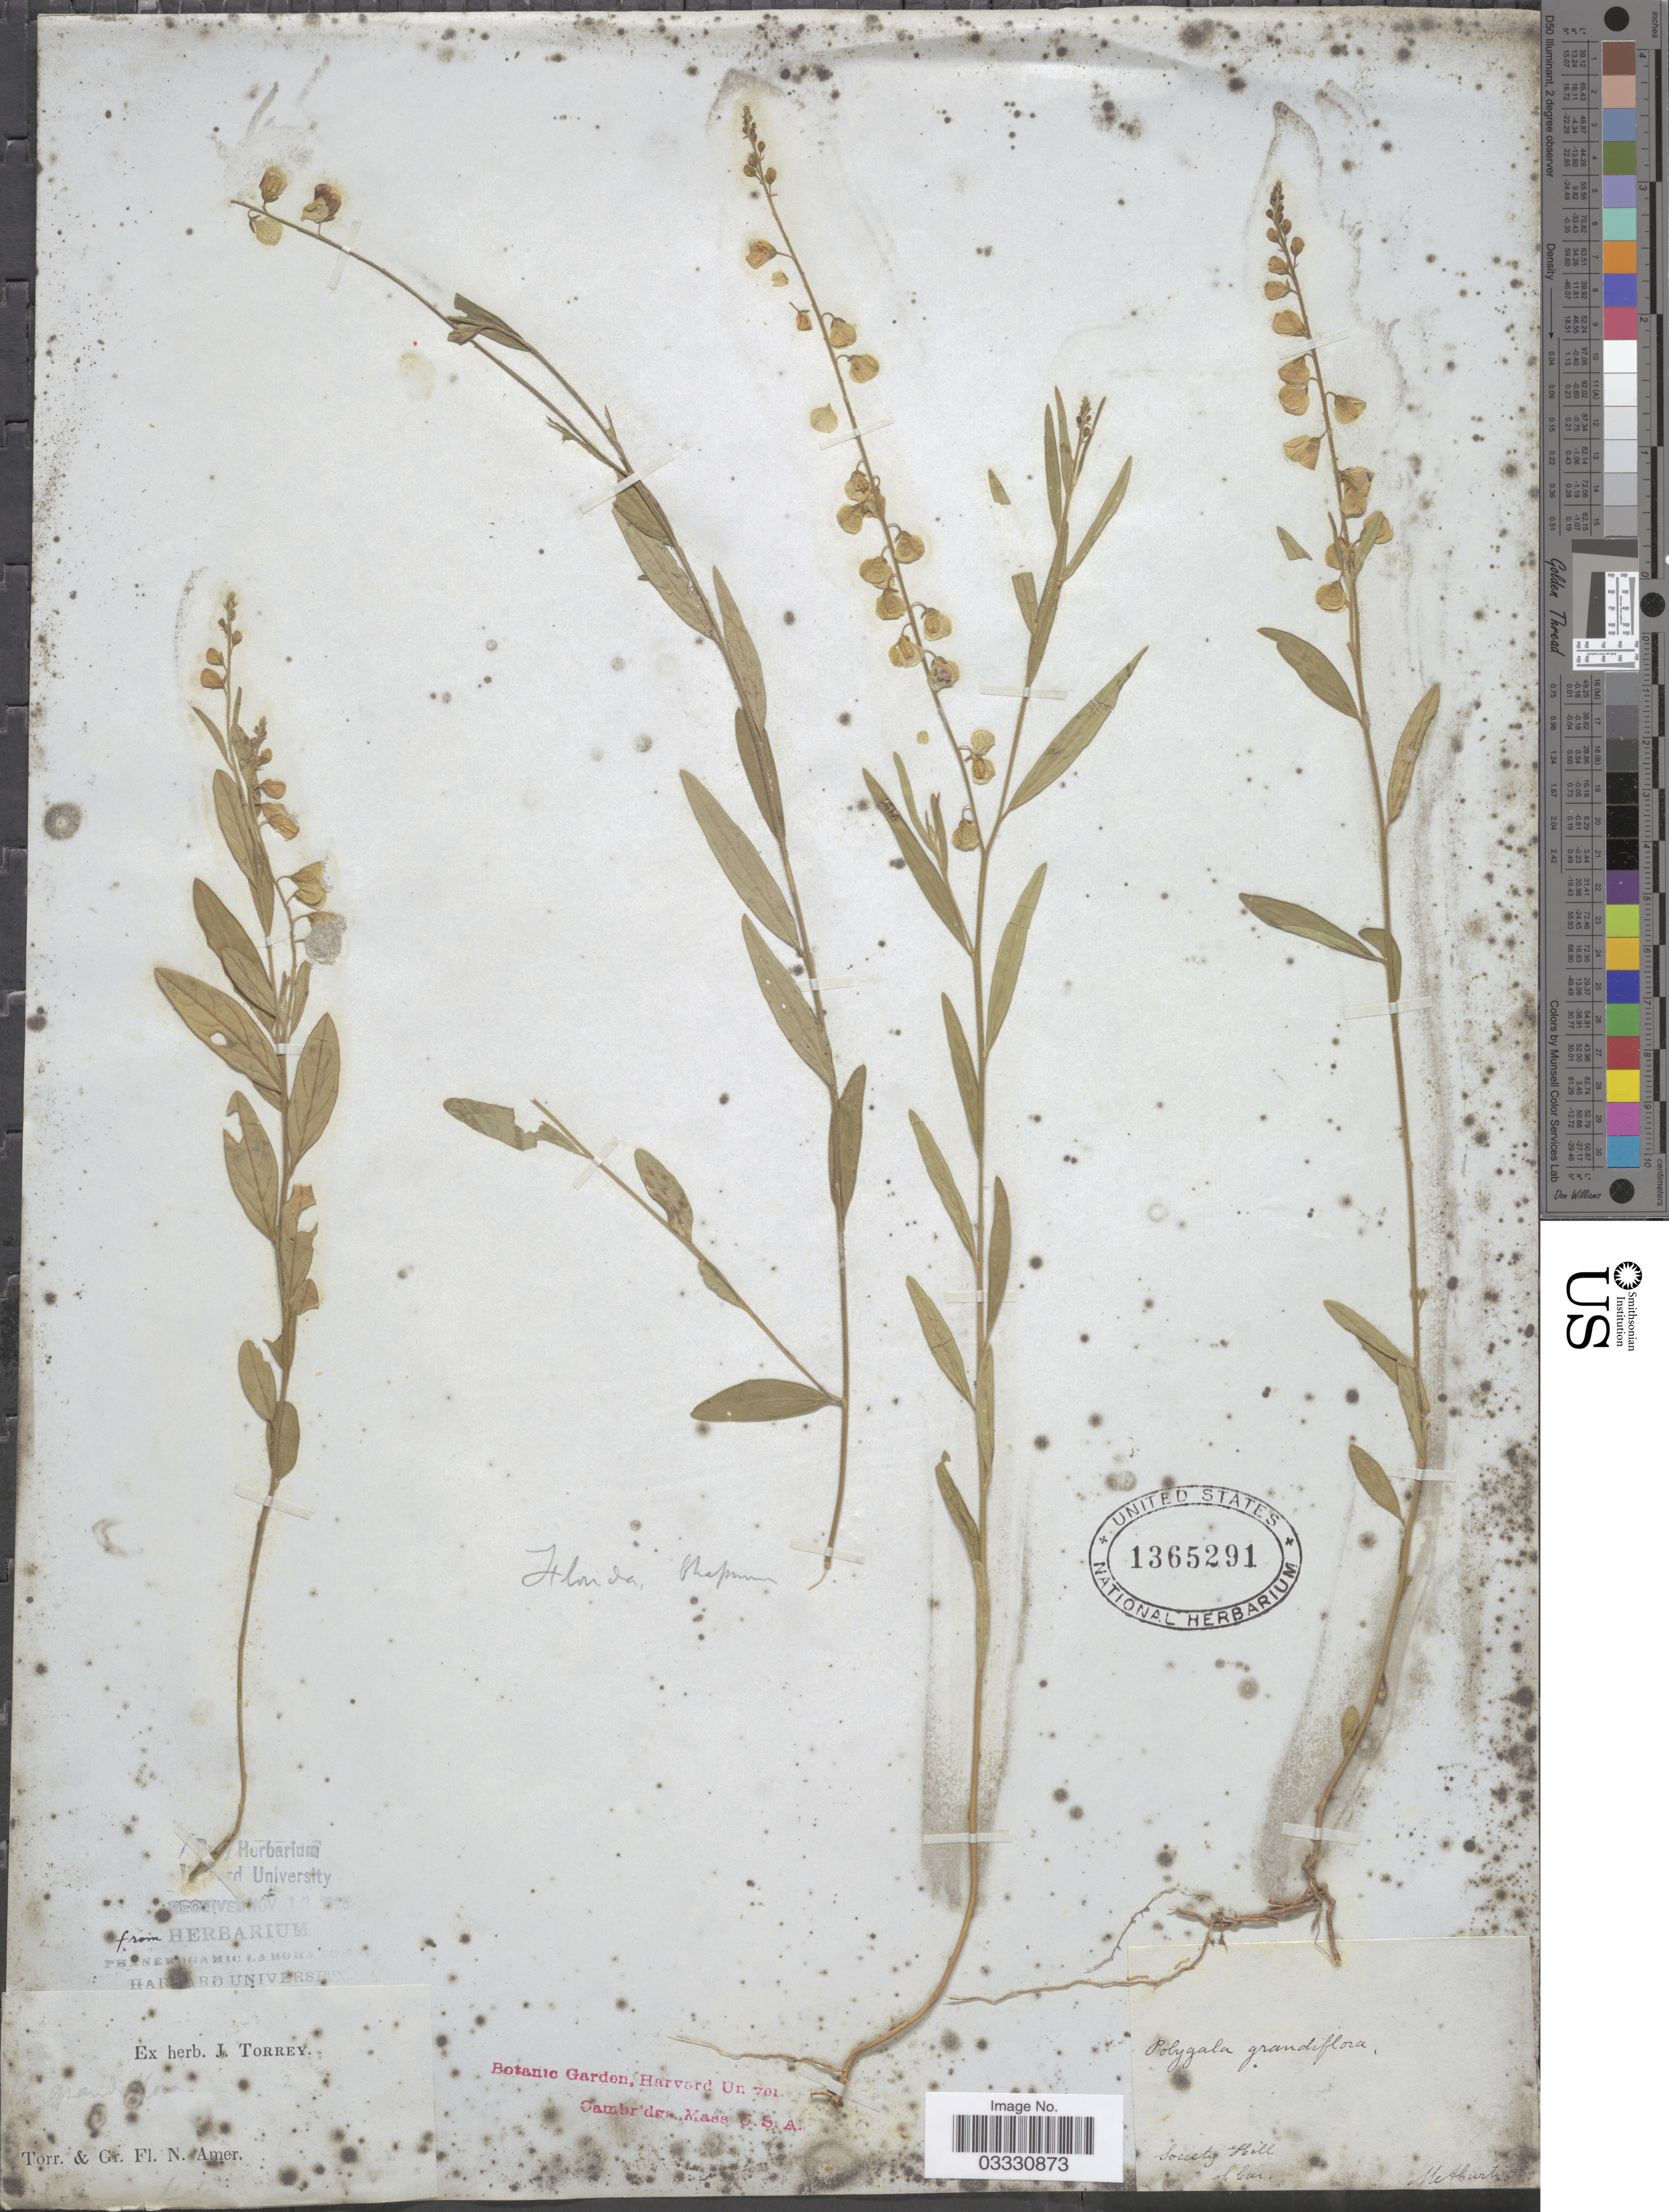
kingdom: Plantae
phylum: Tracheophyta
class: Magnoliopsida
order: Fabales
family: Polygalaceae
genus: Asemeia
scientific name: Asemeia grandiflora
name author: (Walter) Small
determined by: Strong, Mark T., (BOT), Smithsonian Institution - National Museum of Natural History (UNITED STATES)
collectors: M. A. Curtis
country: United States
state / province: South Carolina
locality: Society Hill.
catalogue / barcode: US 1365291